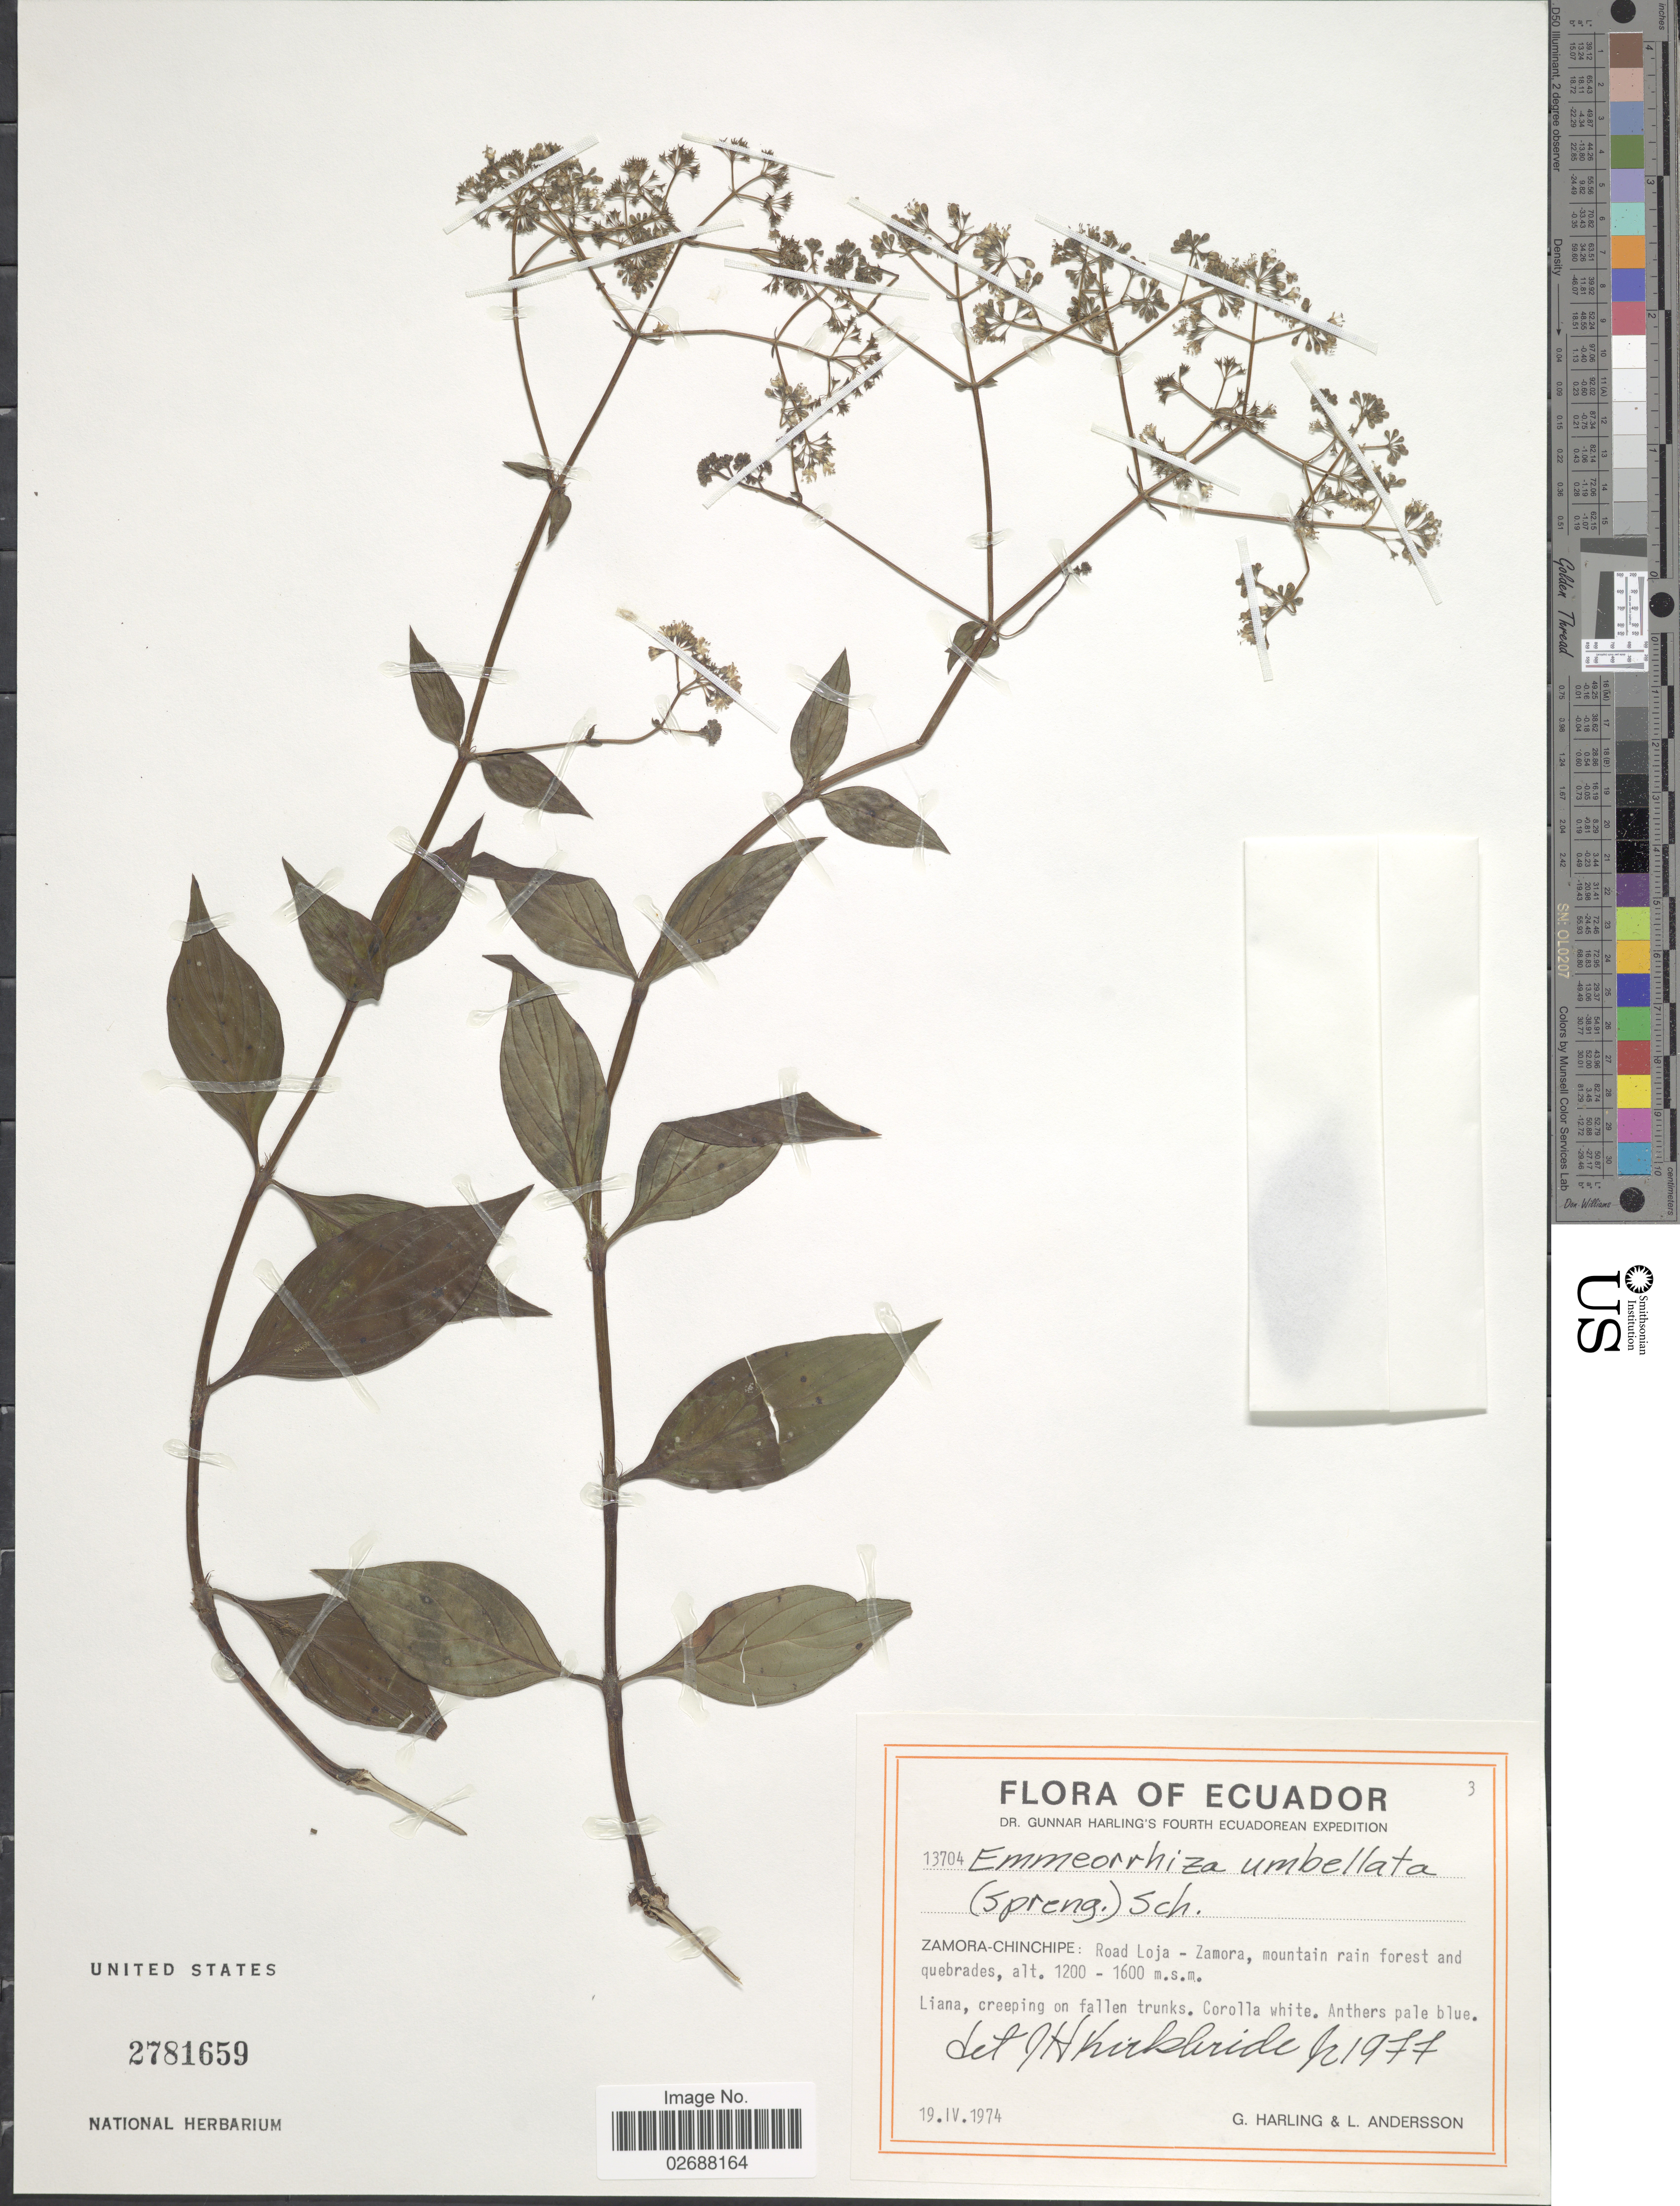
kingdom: Plantae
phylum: Tracheophyta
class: Magnoliopsida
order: Gentianales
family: Rubiaceae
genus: Emmeorhiza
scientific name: Emmeorhiza umbellata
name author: (Spreng.) K. Schum.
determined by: Kirkbride, J. H.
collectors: G. Harling & L. Andersson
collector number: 13704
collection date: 1974-04-19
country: Ecuador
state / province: Zamora-Chinchipe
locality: Road Loja - Zamora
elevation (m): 1200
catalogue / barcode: US 2781659